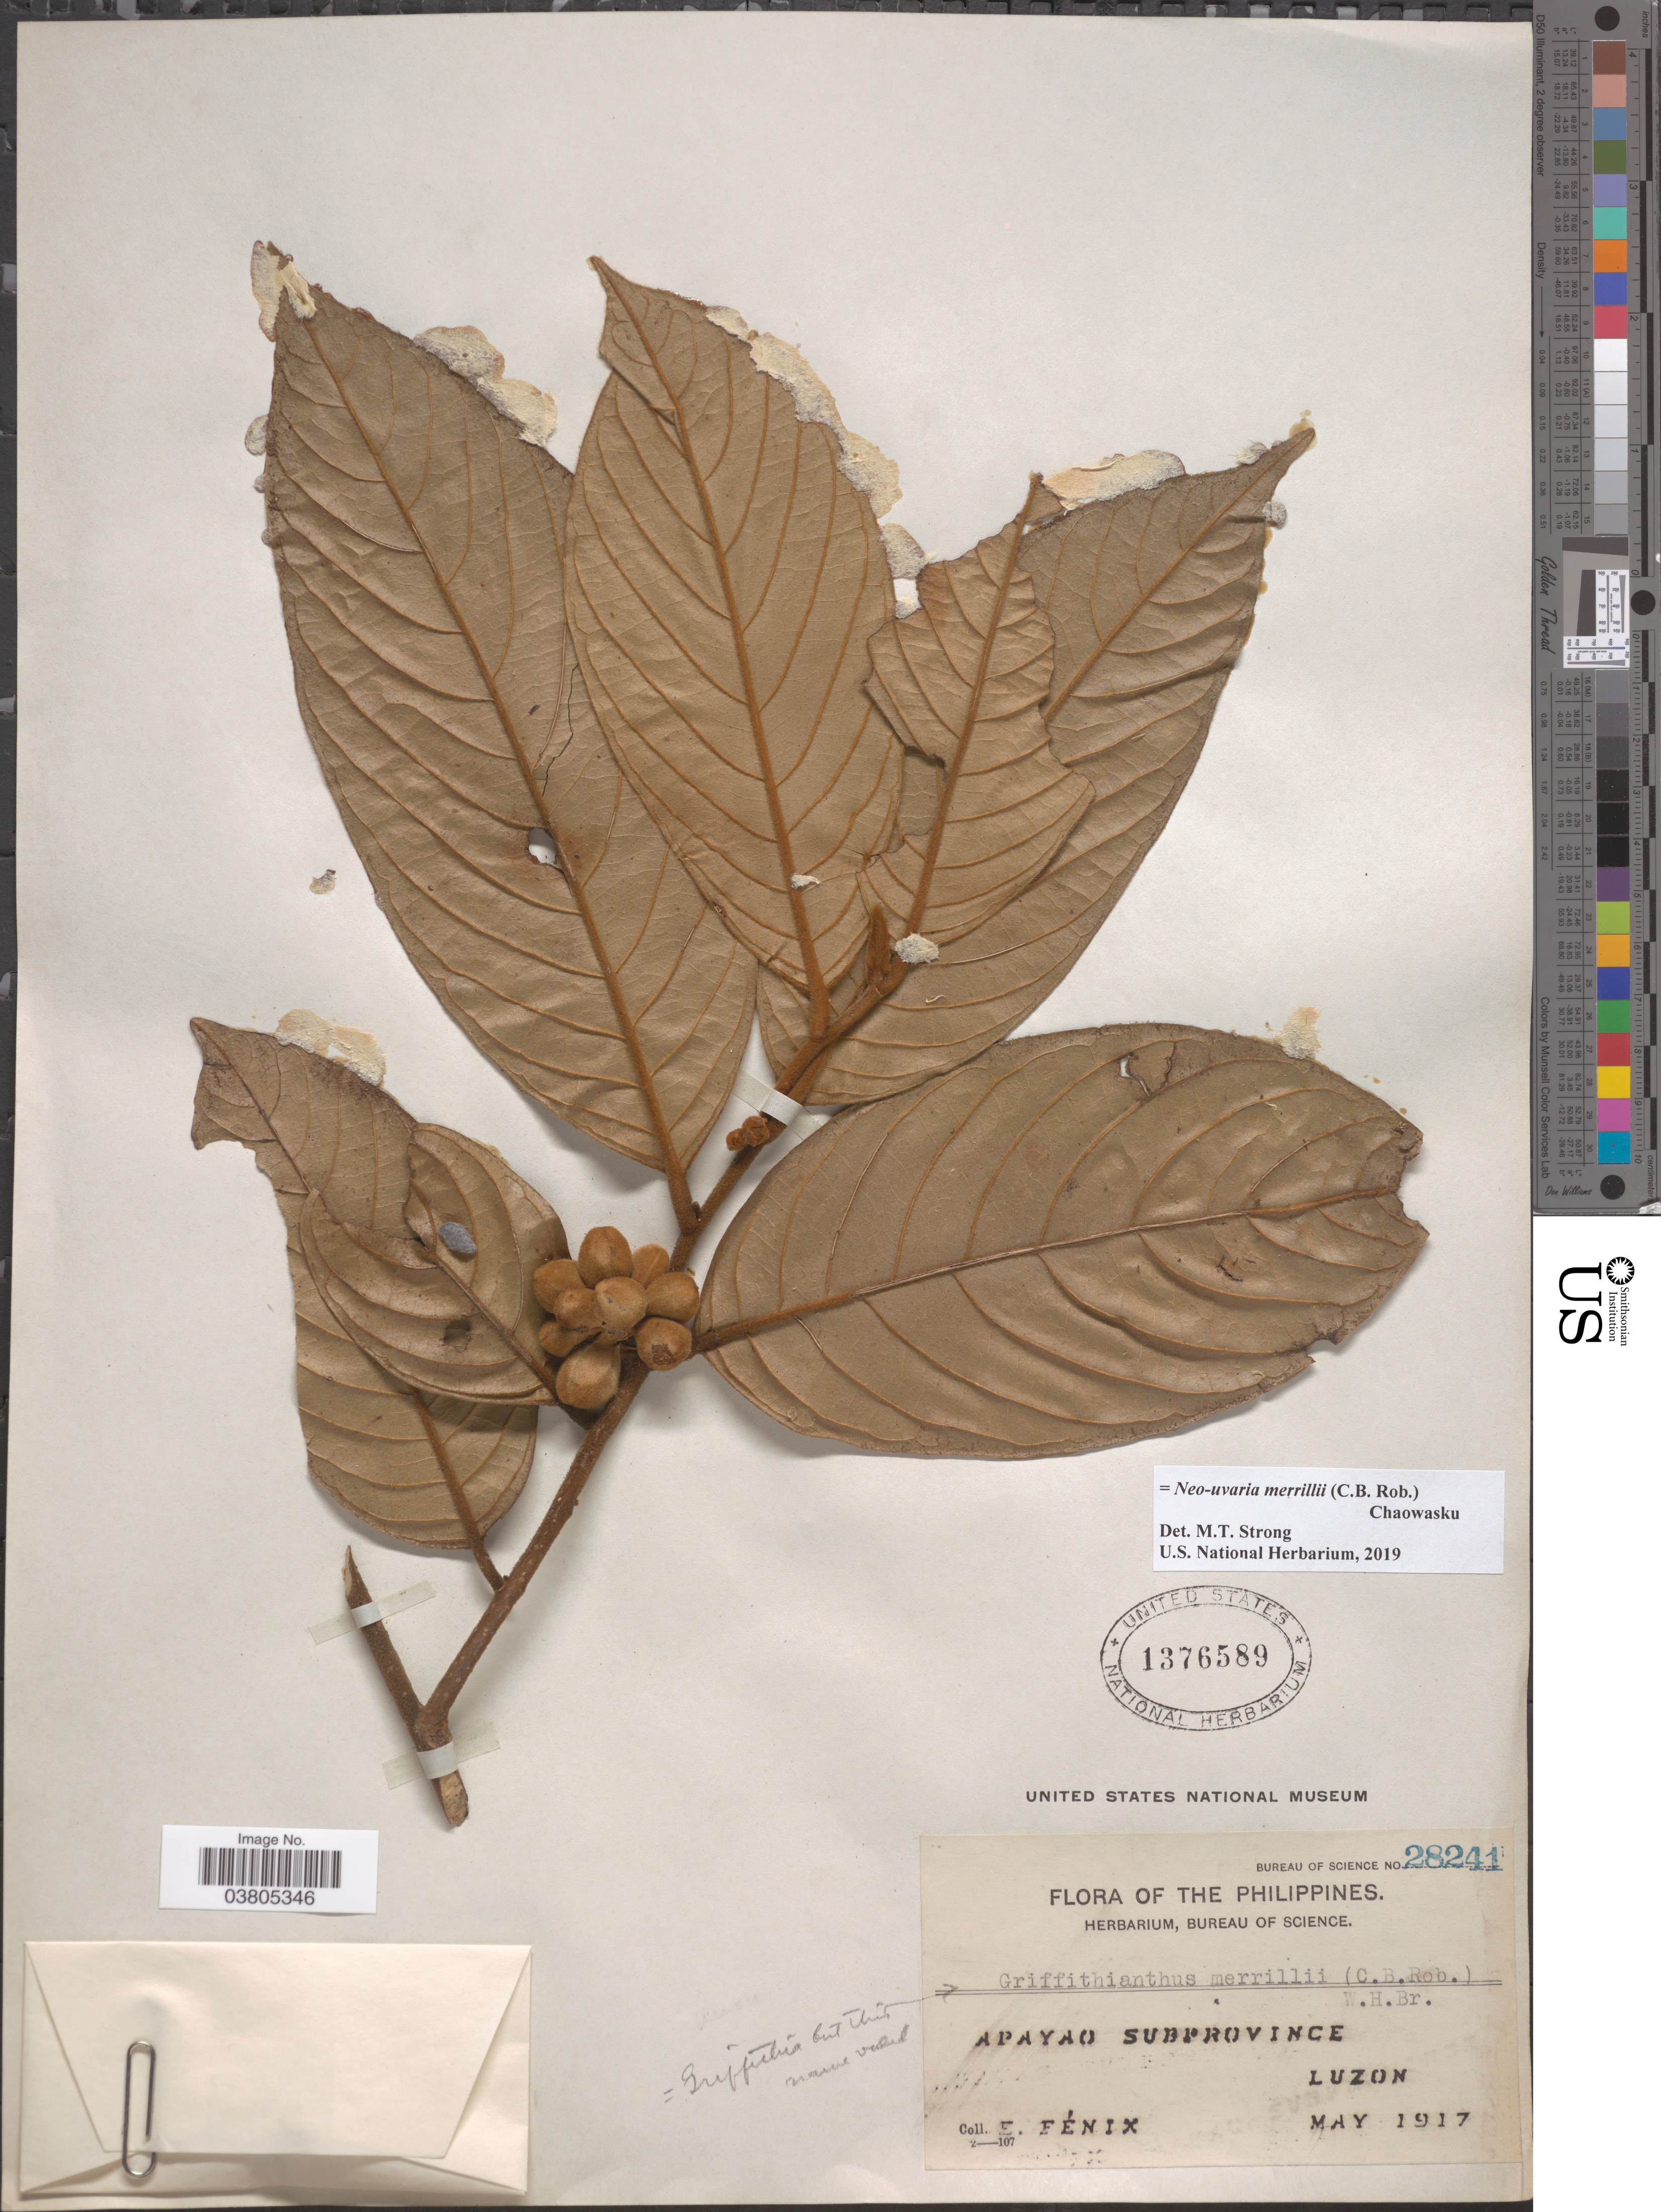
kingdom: Plantae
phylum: Tracheophyta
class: Magnoliopsida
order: Magnoliales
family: Annonaceae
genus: Neo-Uvaria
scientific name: Neo-uvaria merrillii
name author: (C.B. Rob.) Chaowasku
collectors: E. Fénix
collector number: Bureau of Science 28241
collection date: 1917-05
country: Philippines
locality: Apayao Subprovince, Luzon.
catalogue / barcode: US 1376589